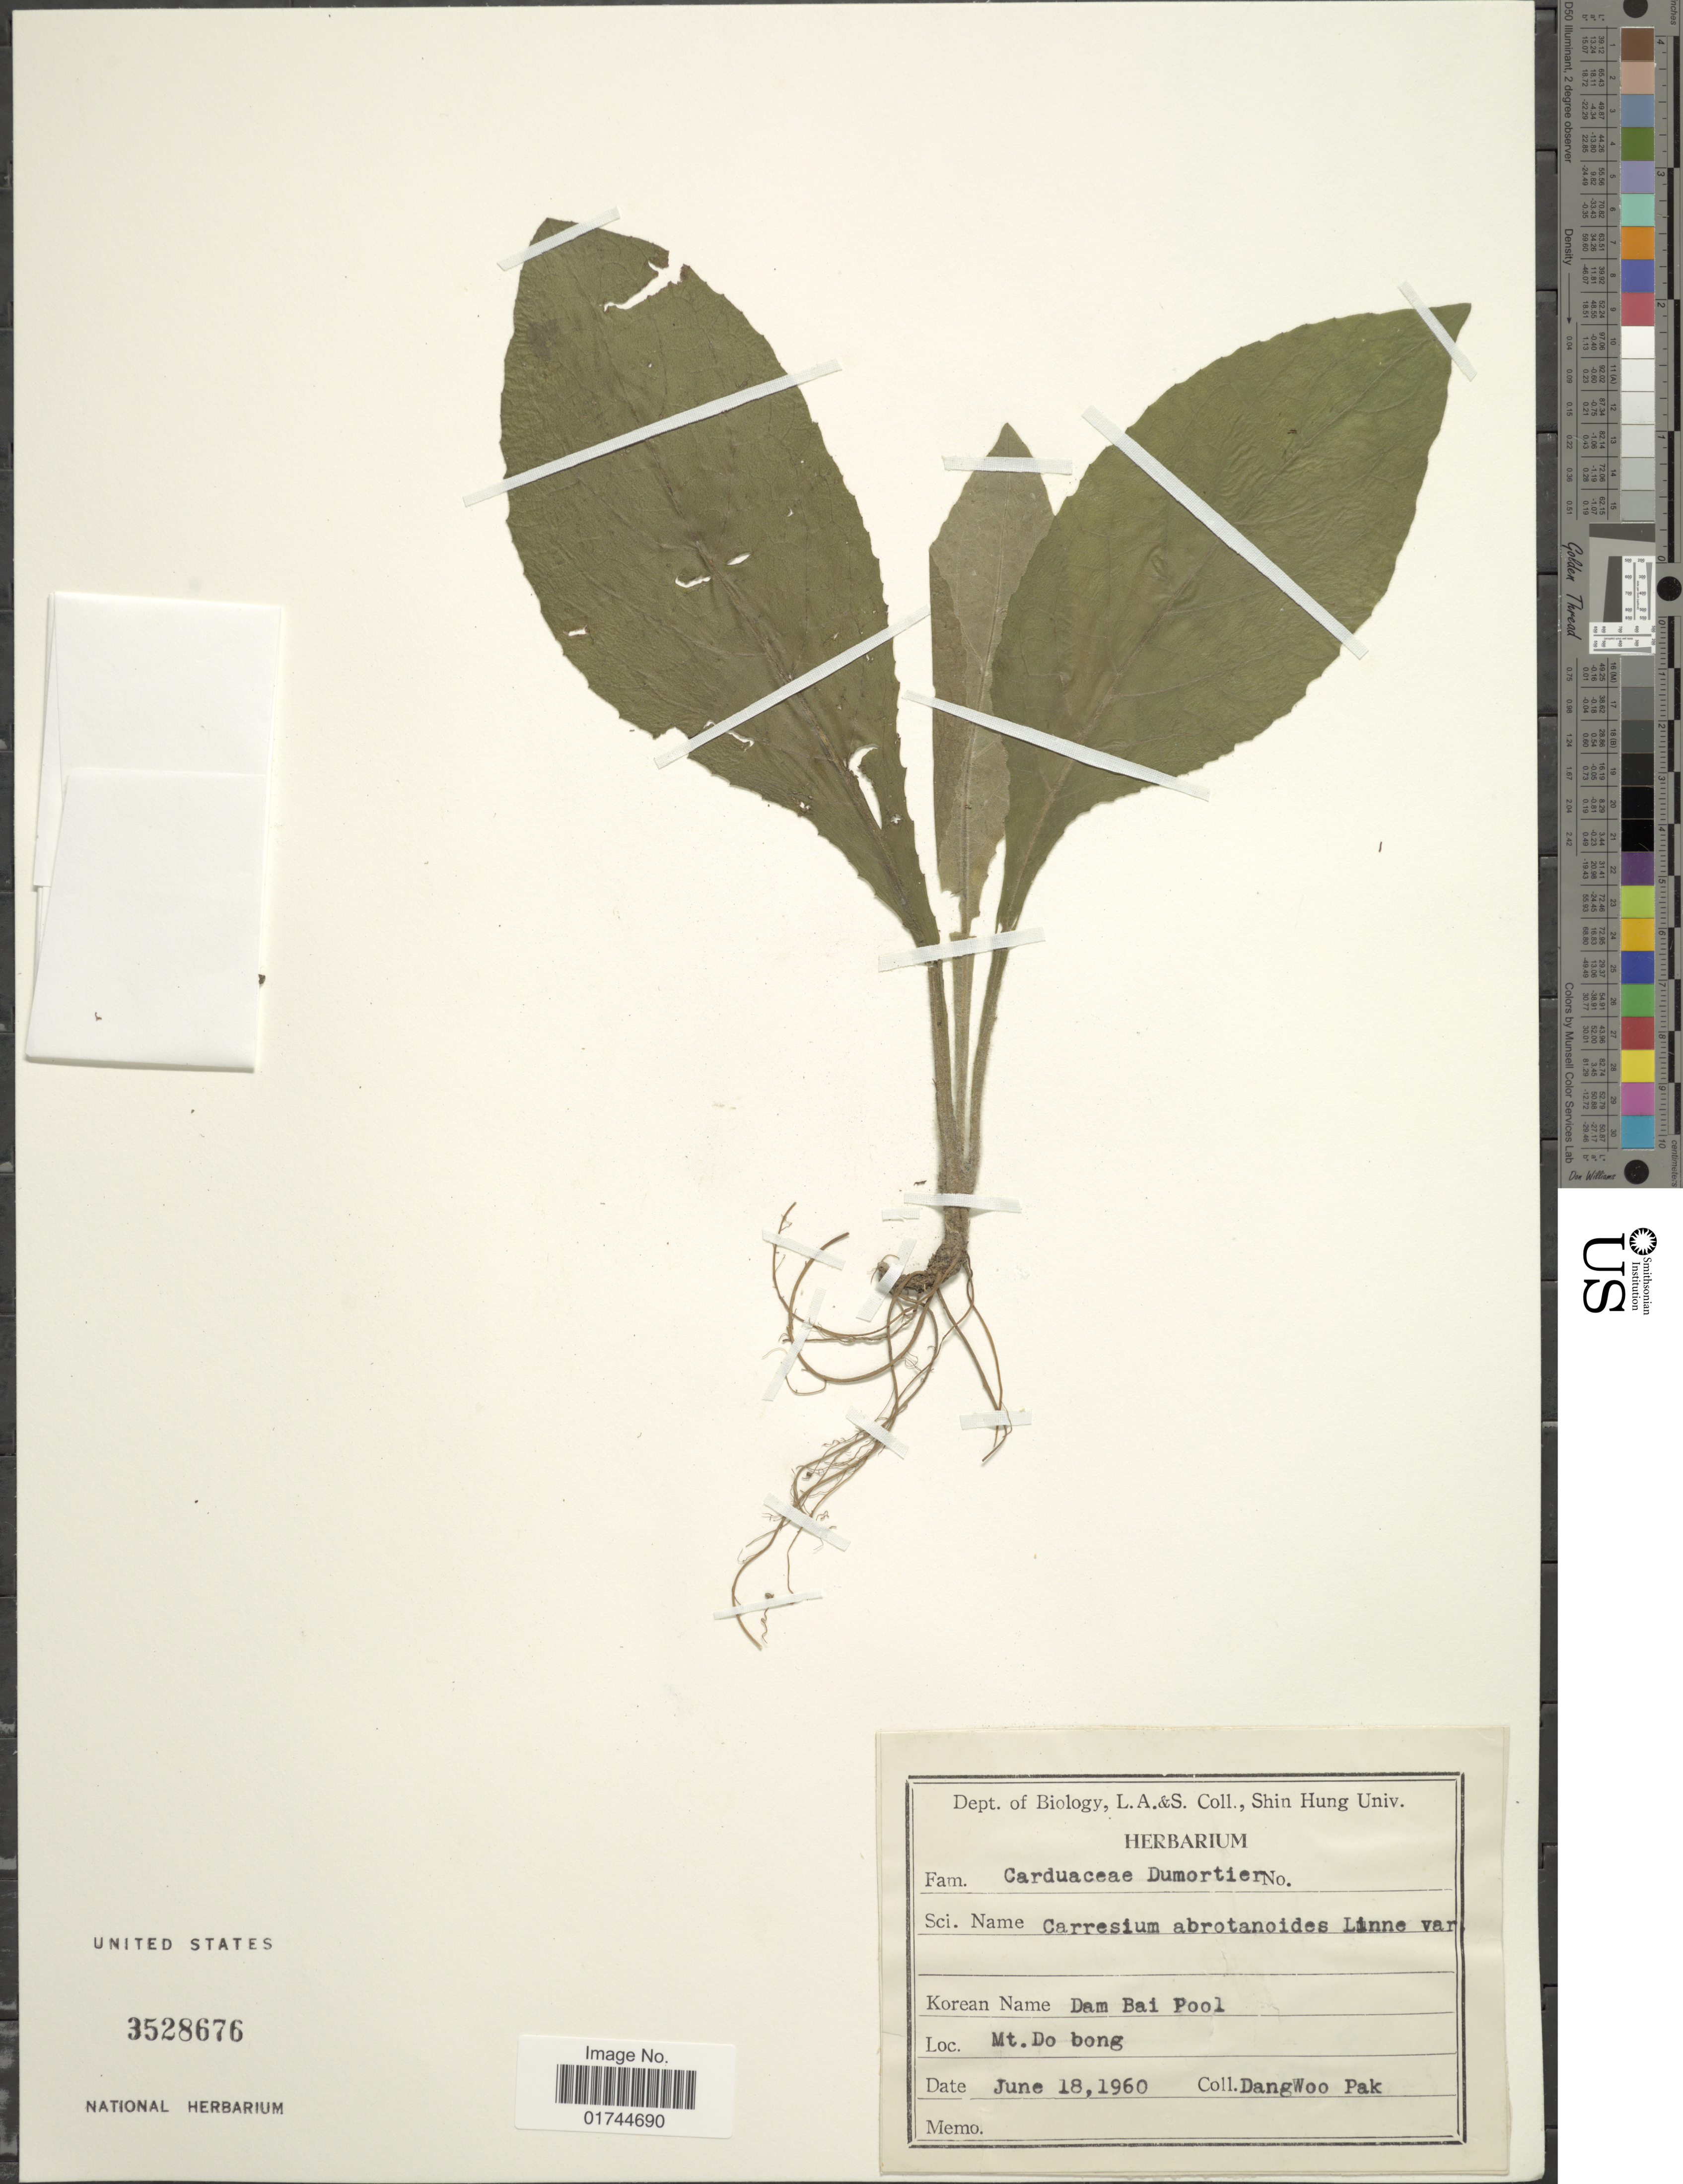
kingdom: Plantae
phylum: Tracheophyta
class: Magnoliopsida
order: Asterales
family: Asteraceae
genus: Carpesium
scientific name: Carpesium abrotanoides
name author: L.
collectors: D. Pak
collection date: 1960-06-18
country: South Korea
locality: Mt. Do bong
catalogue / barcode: US 3528676